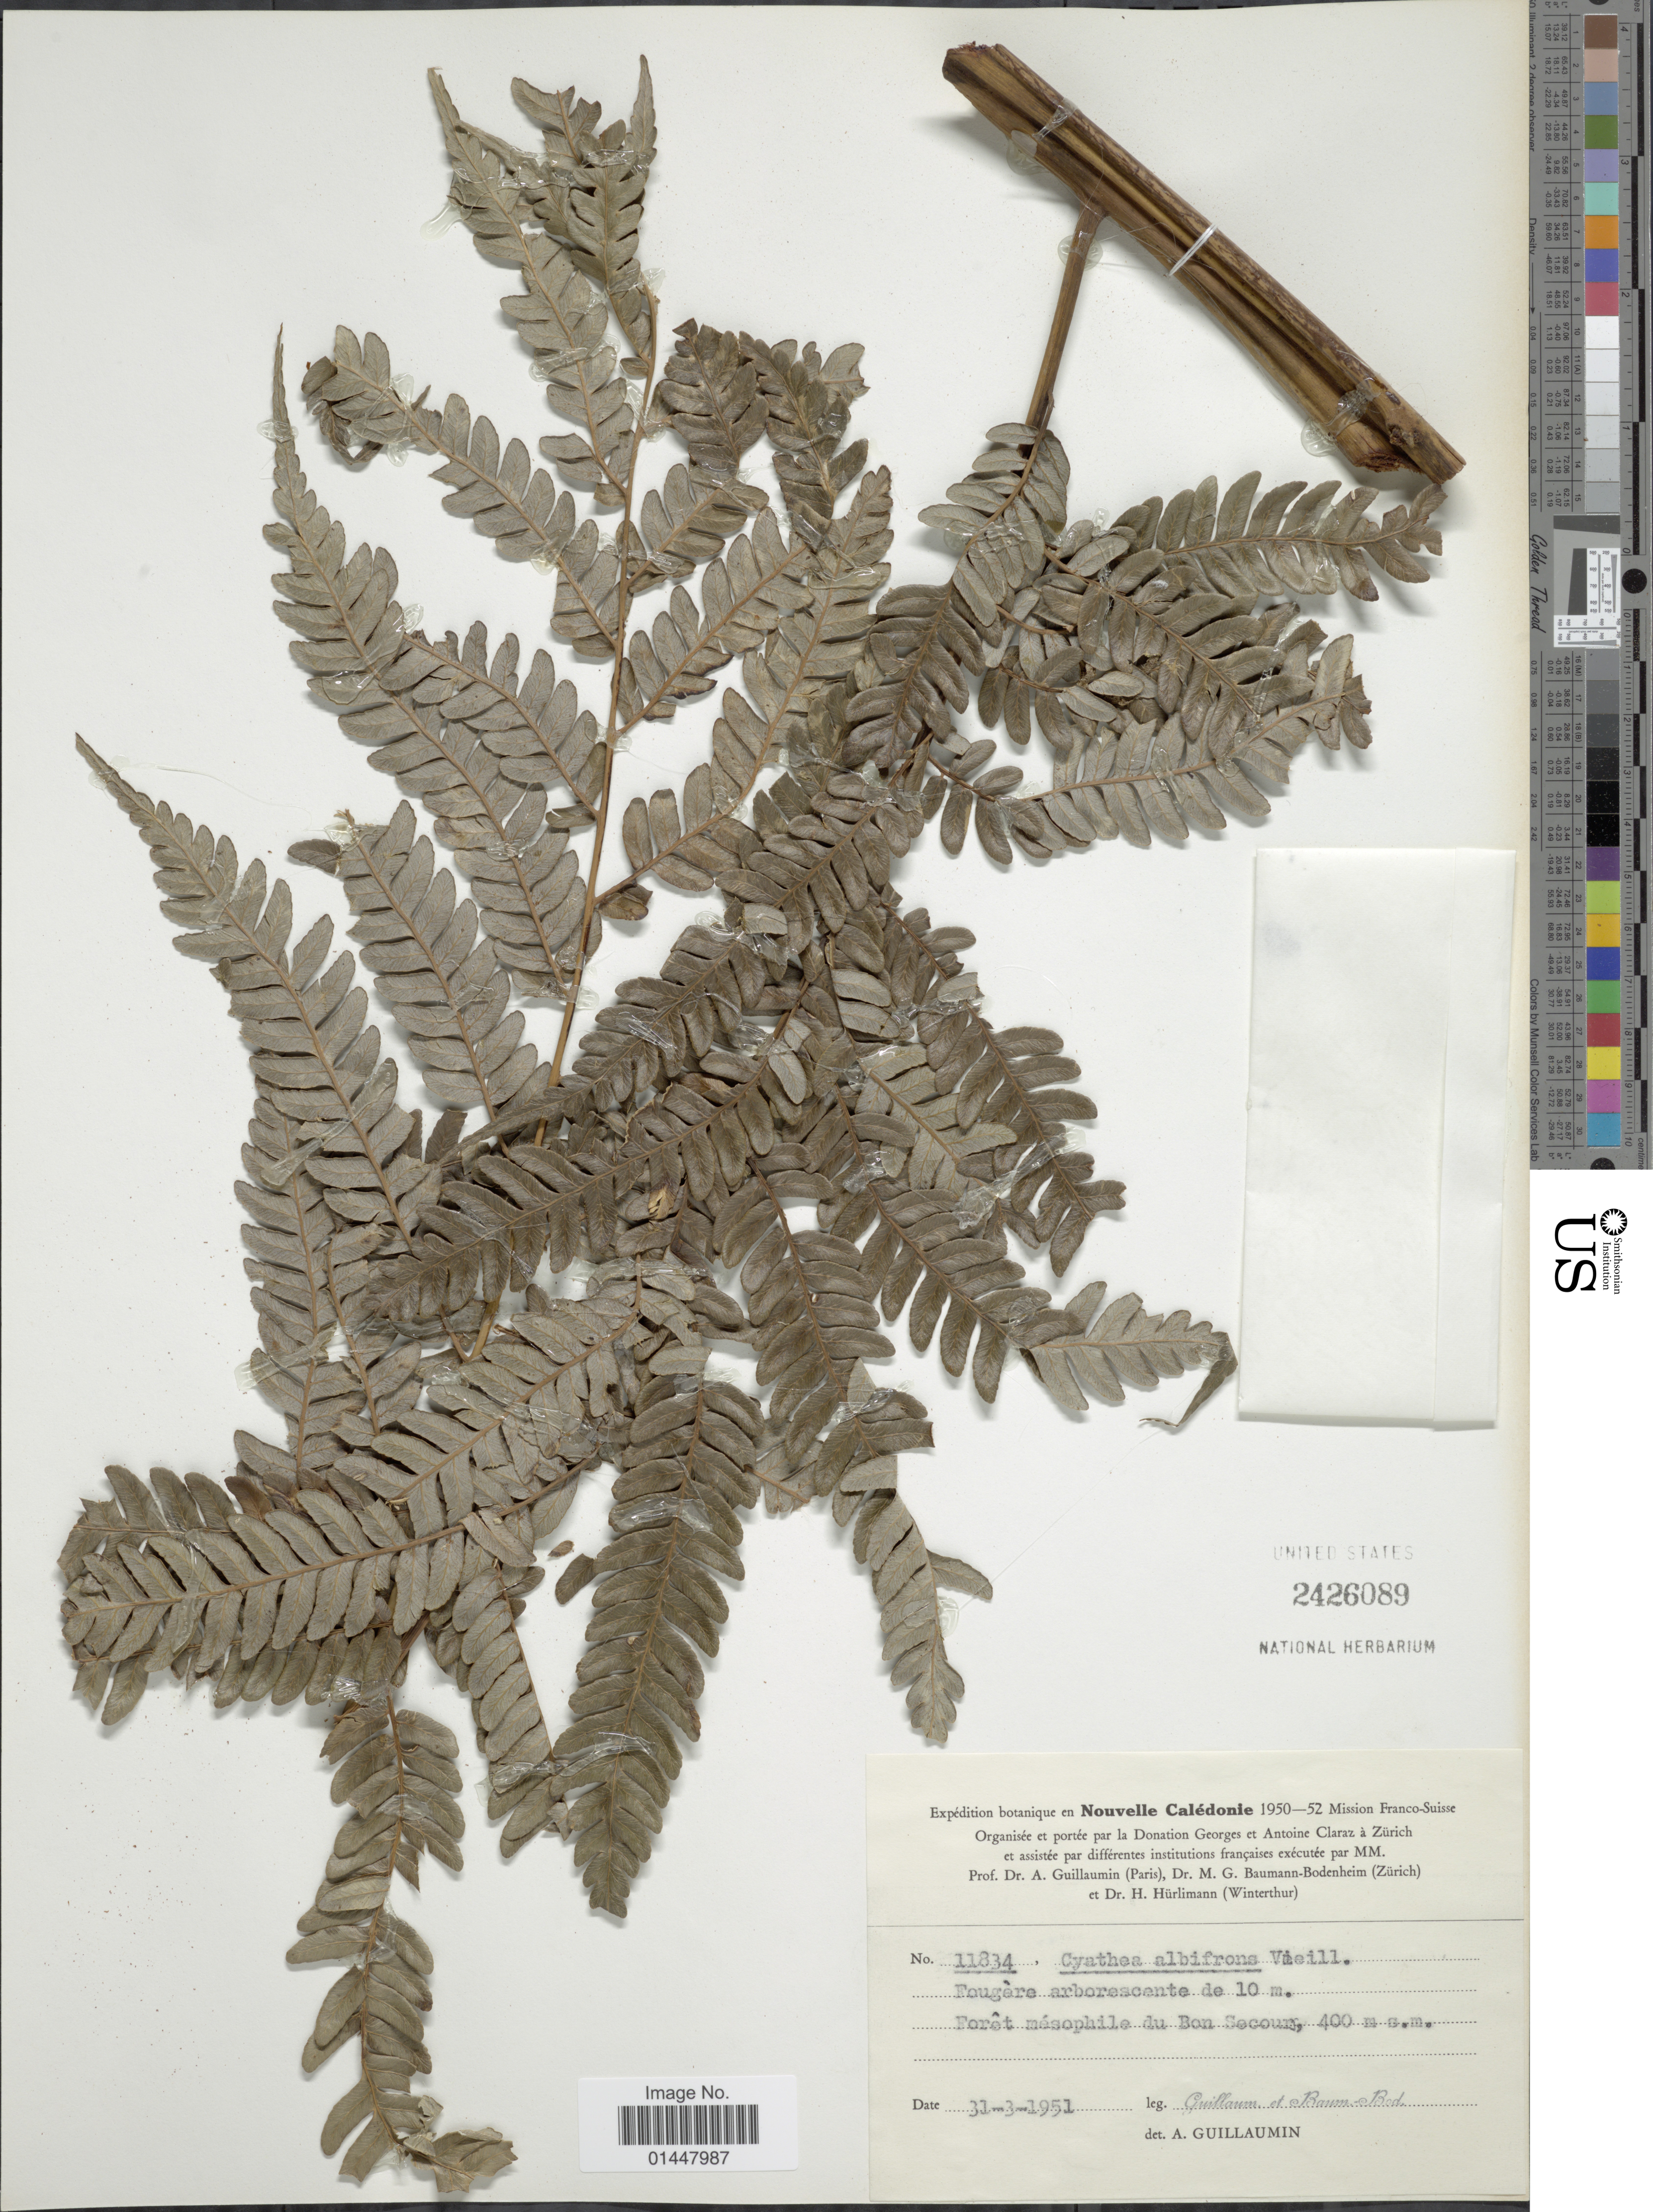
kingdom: Plantae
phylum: Tracheophyta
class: Polypodiopsida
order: Cyatheales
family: Cyatheaceae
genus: Sphaeropteris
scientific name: Sphaeropteris albifrons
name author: (Vieill. ex E. Fourn.) R.M. Tryon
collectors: A. Guillaumin & M. G. Baumann-Bodenheim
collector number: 11834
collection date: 1951-03-31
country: New Caledonia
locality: Foret mesophile du Bon Secoun.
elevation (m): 400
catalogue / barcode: US 2426089